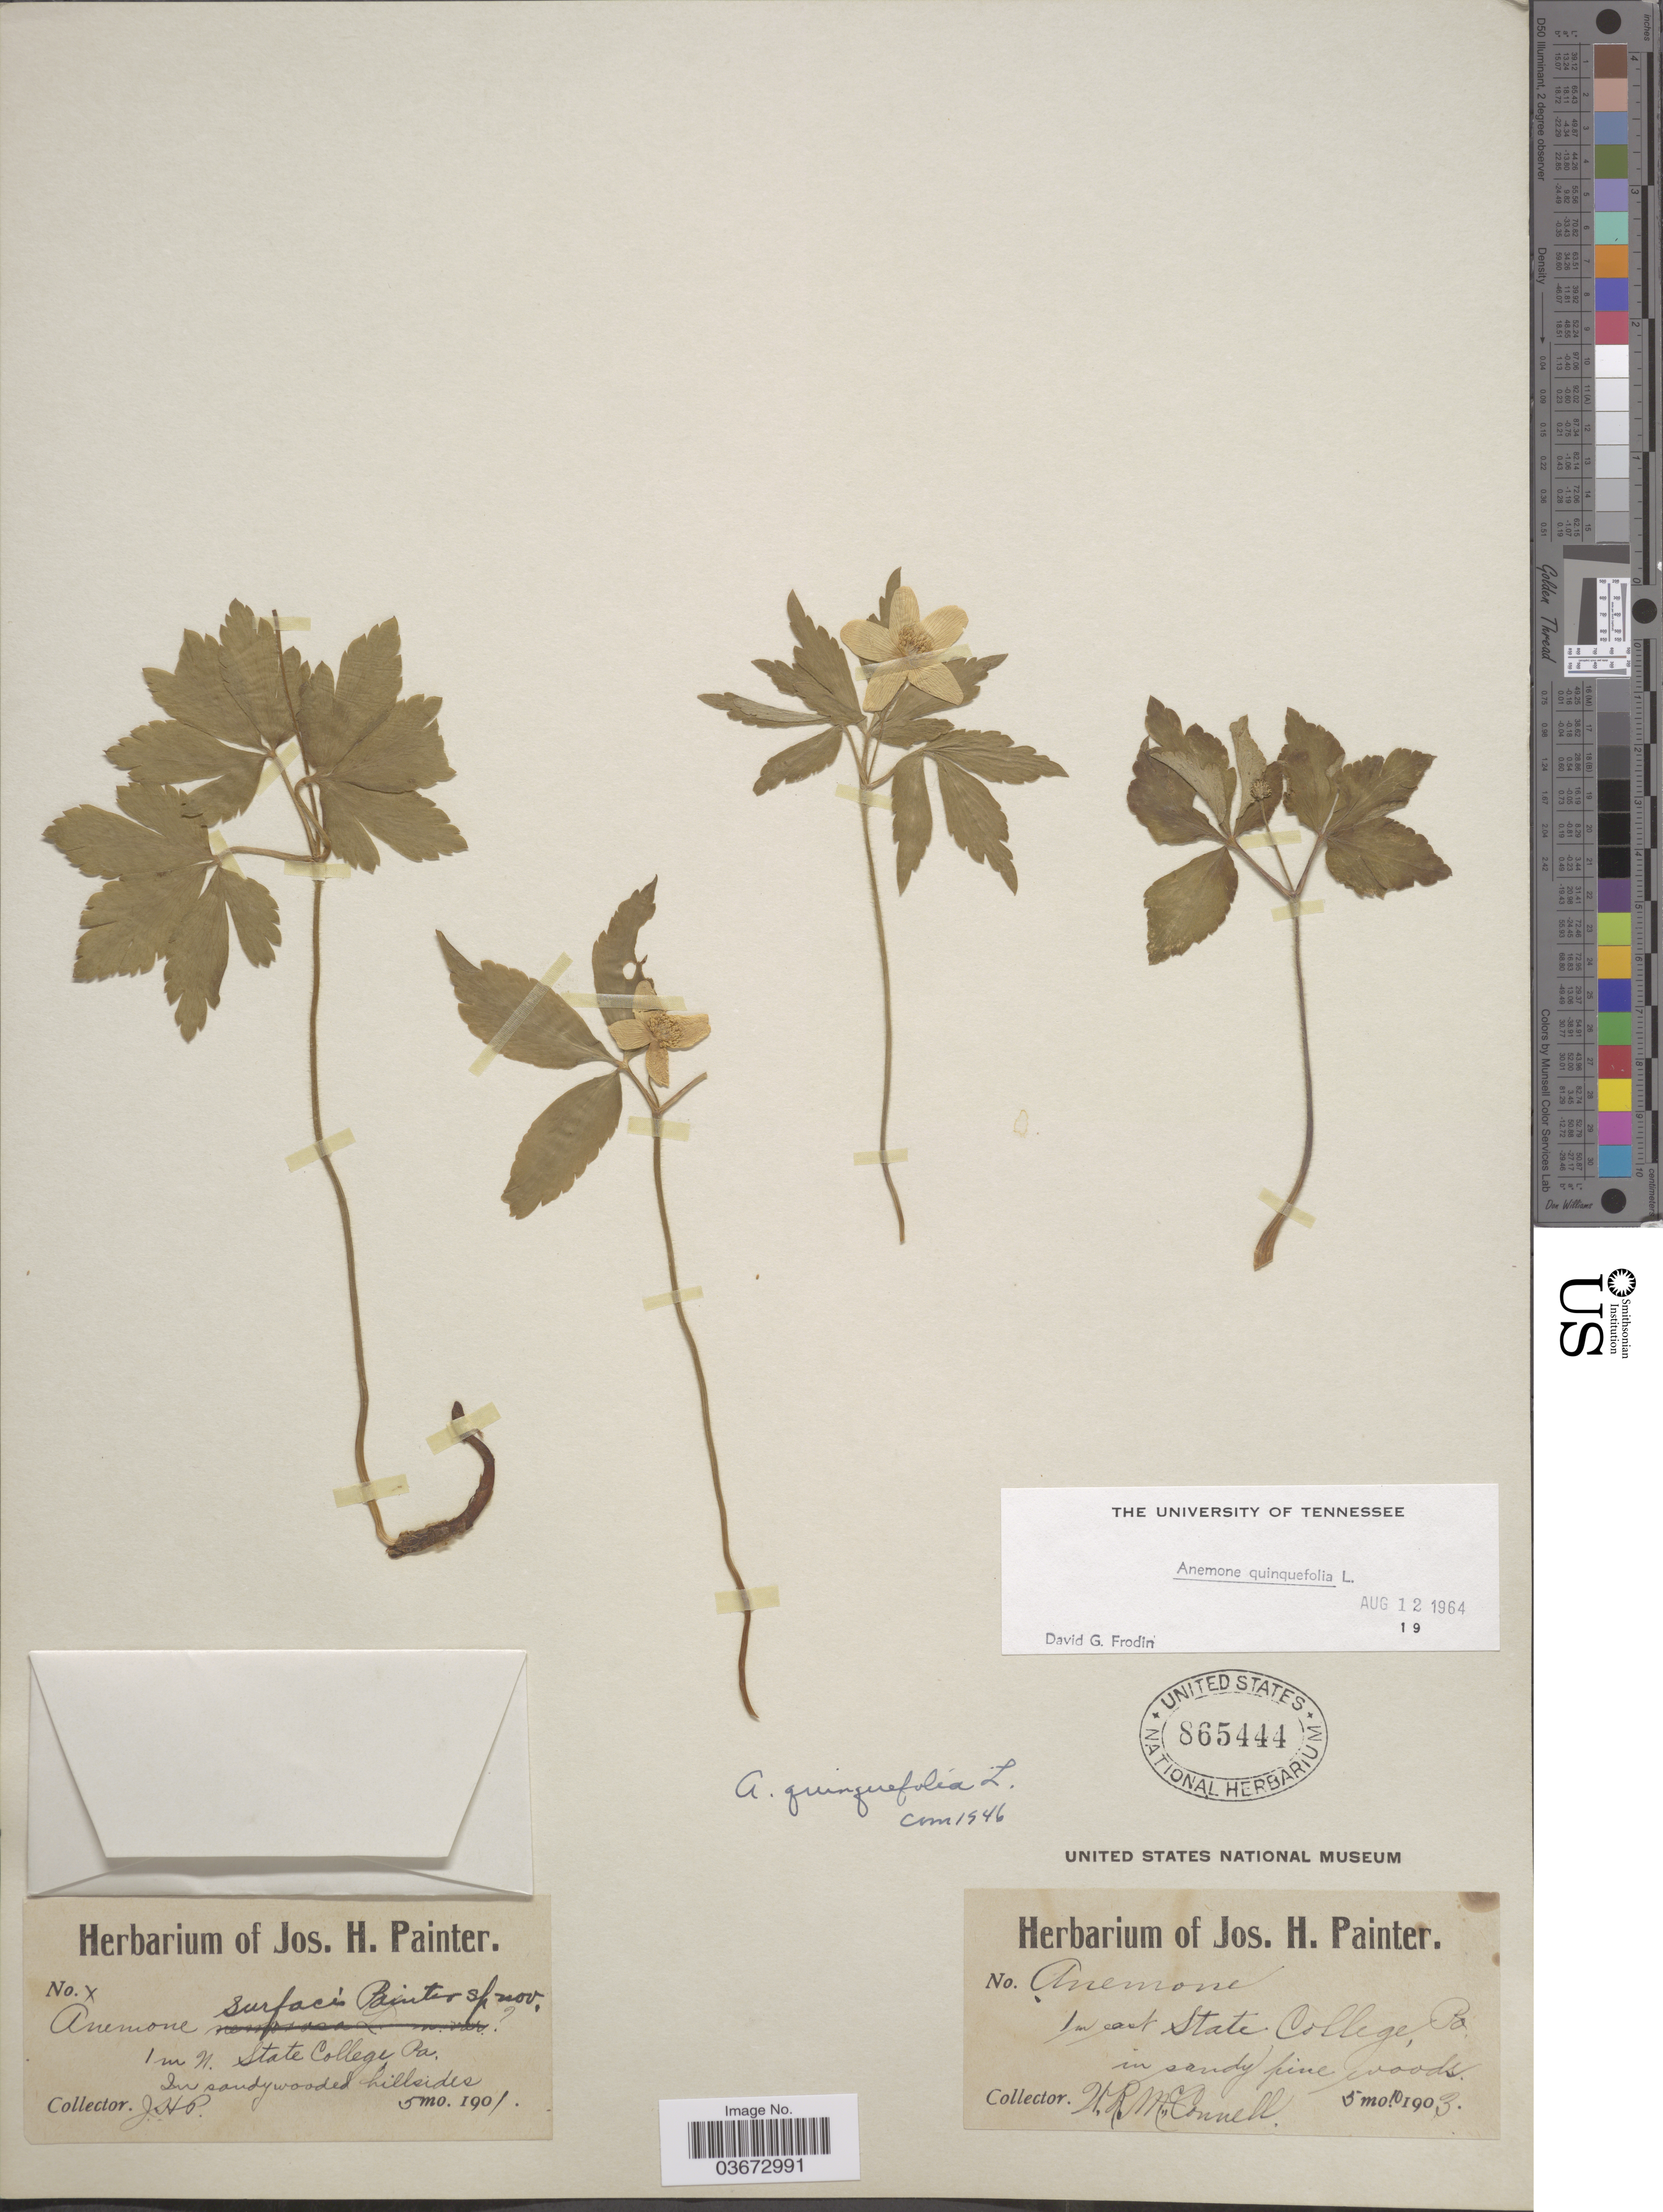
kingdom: Plantae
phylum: Tracheophyta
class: Magnoliopsida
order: Ranunculales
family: Ranunculaceae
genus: Anemone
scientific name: Anemone quinquefolia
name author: L.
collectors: H. McConnell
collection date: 1903-10-05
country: United States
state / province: Pennsylvania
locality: In east State College.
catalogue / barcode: US 865444